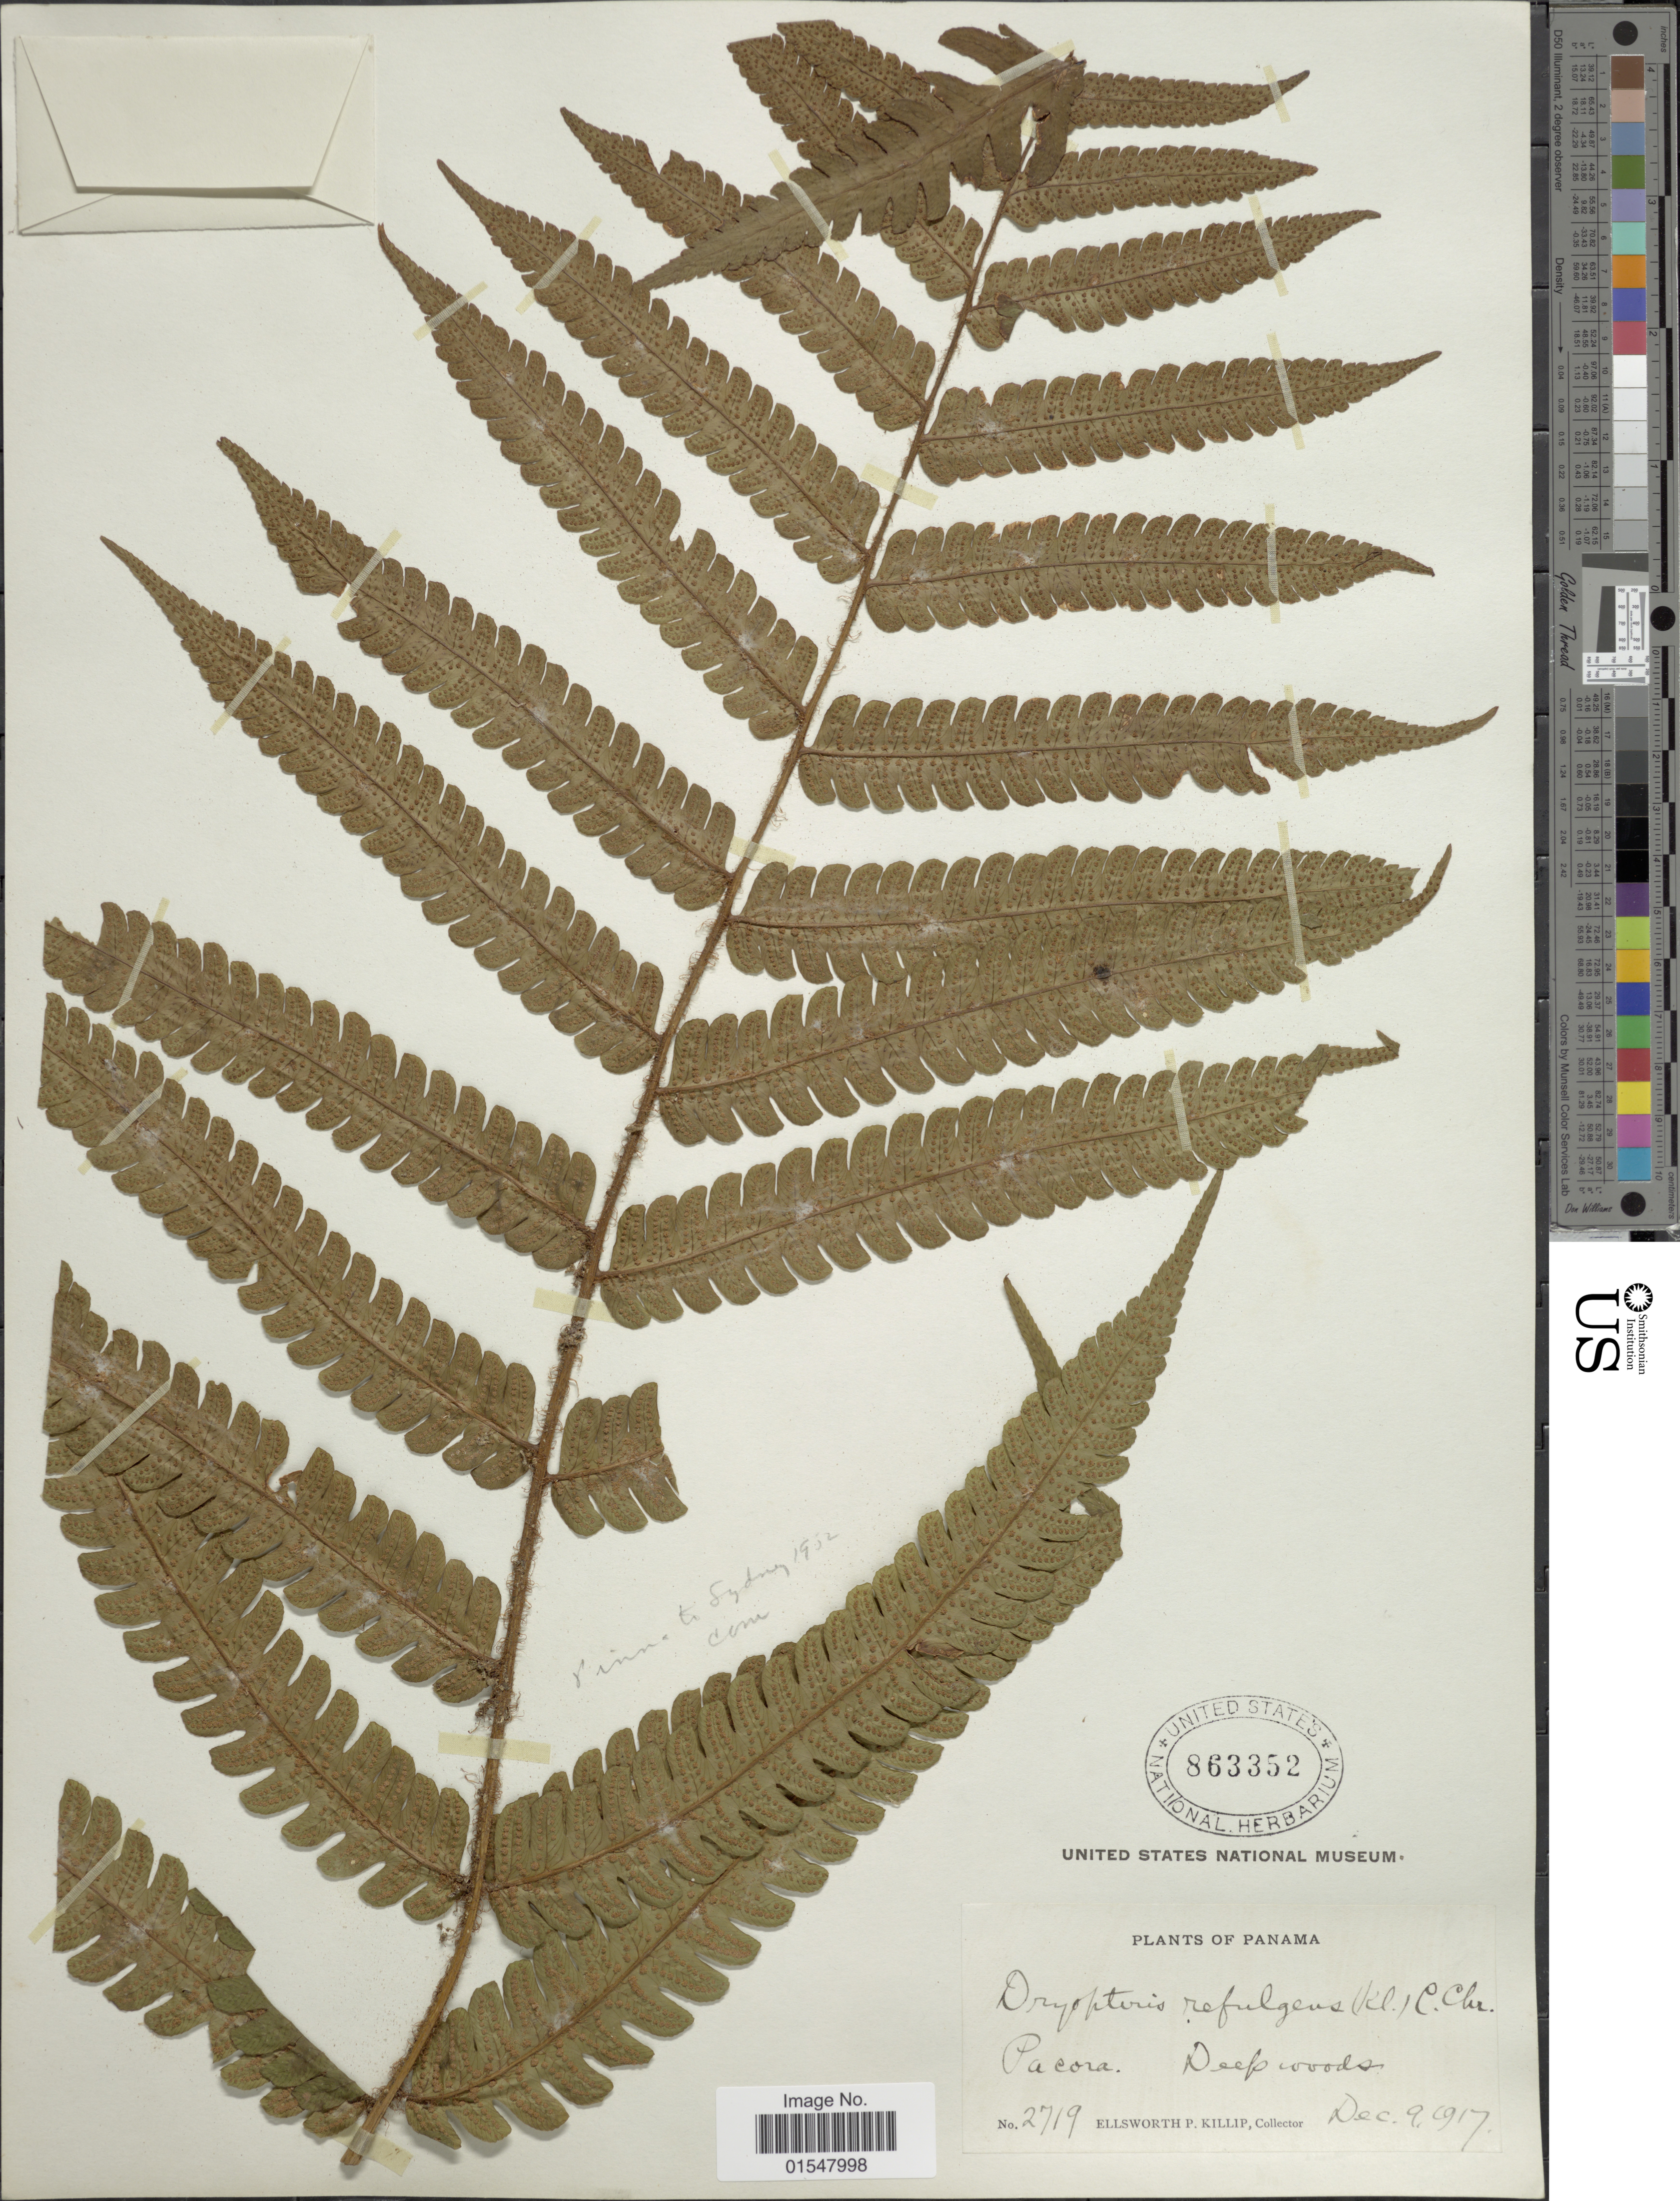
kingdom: Plantae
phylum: Tracheophyta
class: Polypodiopsida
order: Polypodiales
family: Dryopteridaceae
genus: Ctenitis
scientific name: Ctenitis refulgens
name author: (Mett.) Vareschi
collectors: E. P. Killip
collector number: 2719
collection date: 1917-12-09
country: Panama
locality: Pacora, deep woods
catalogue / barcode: US 863352